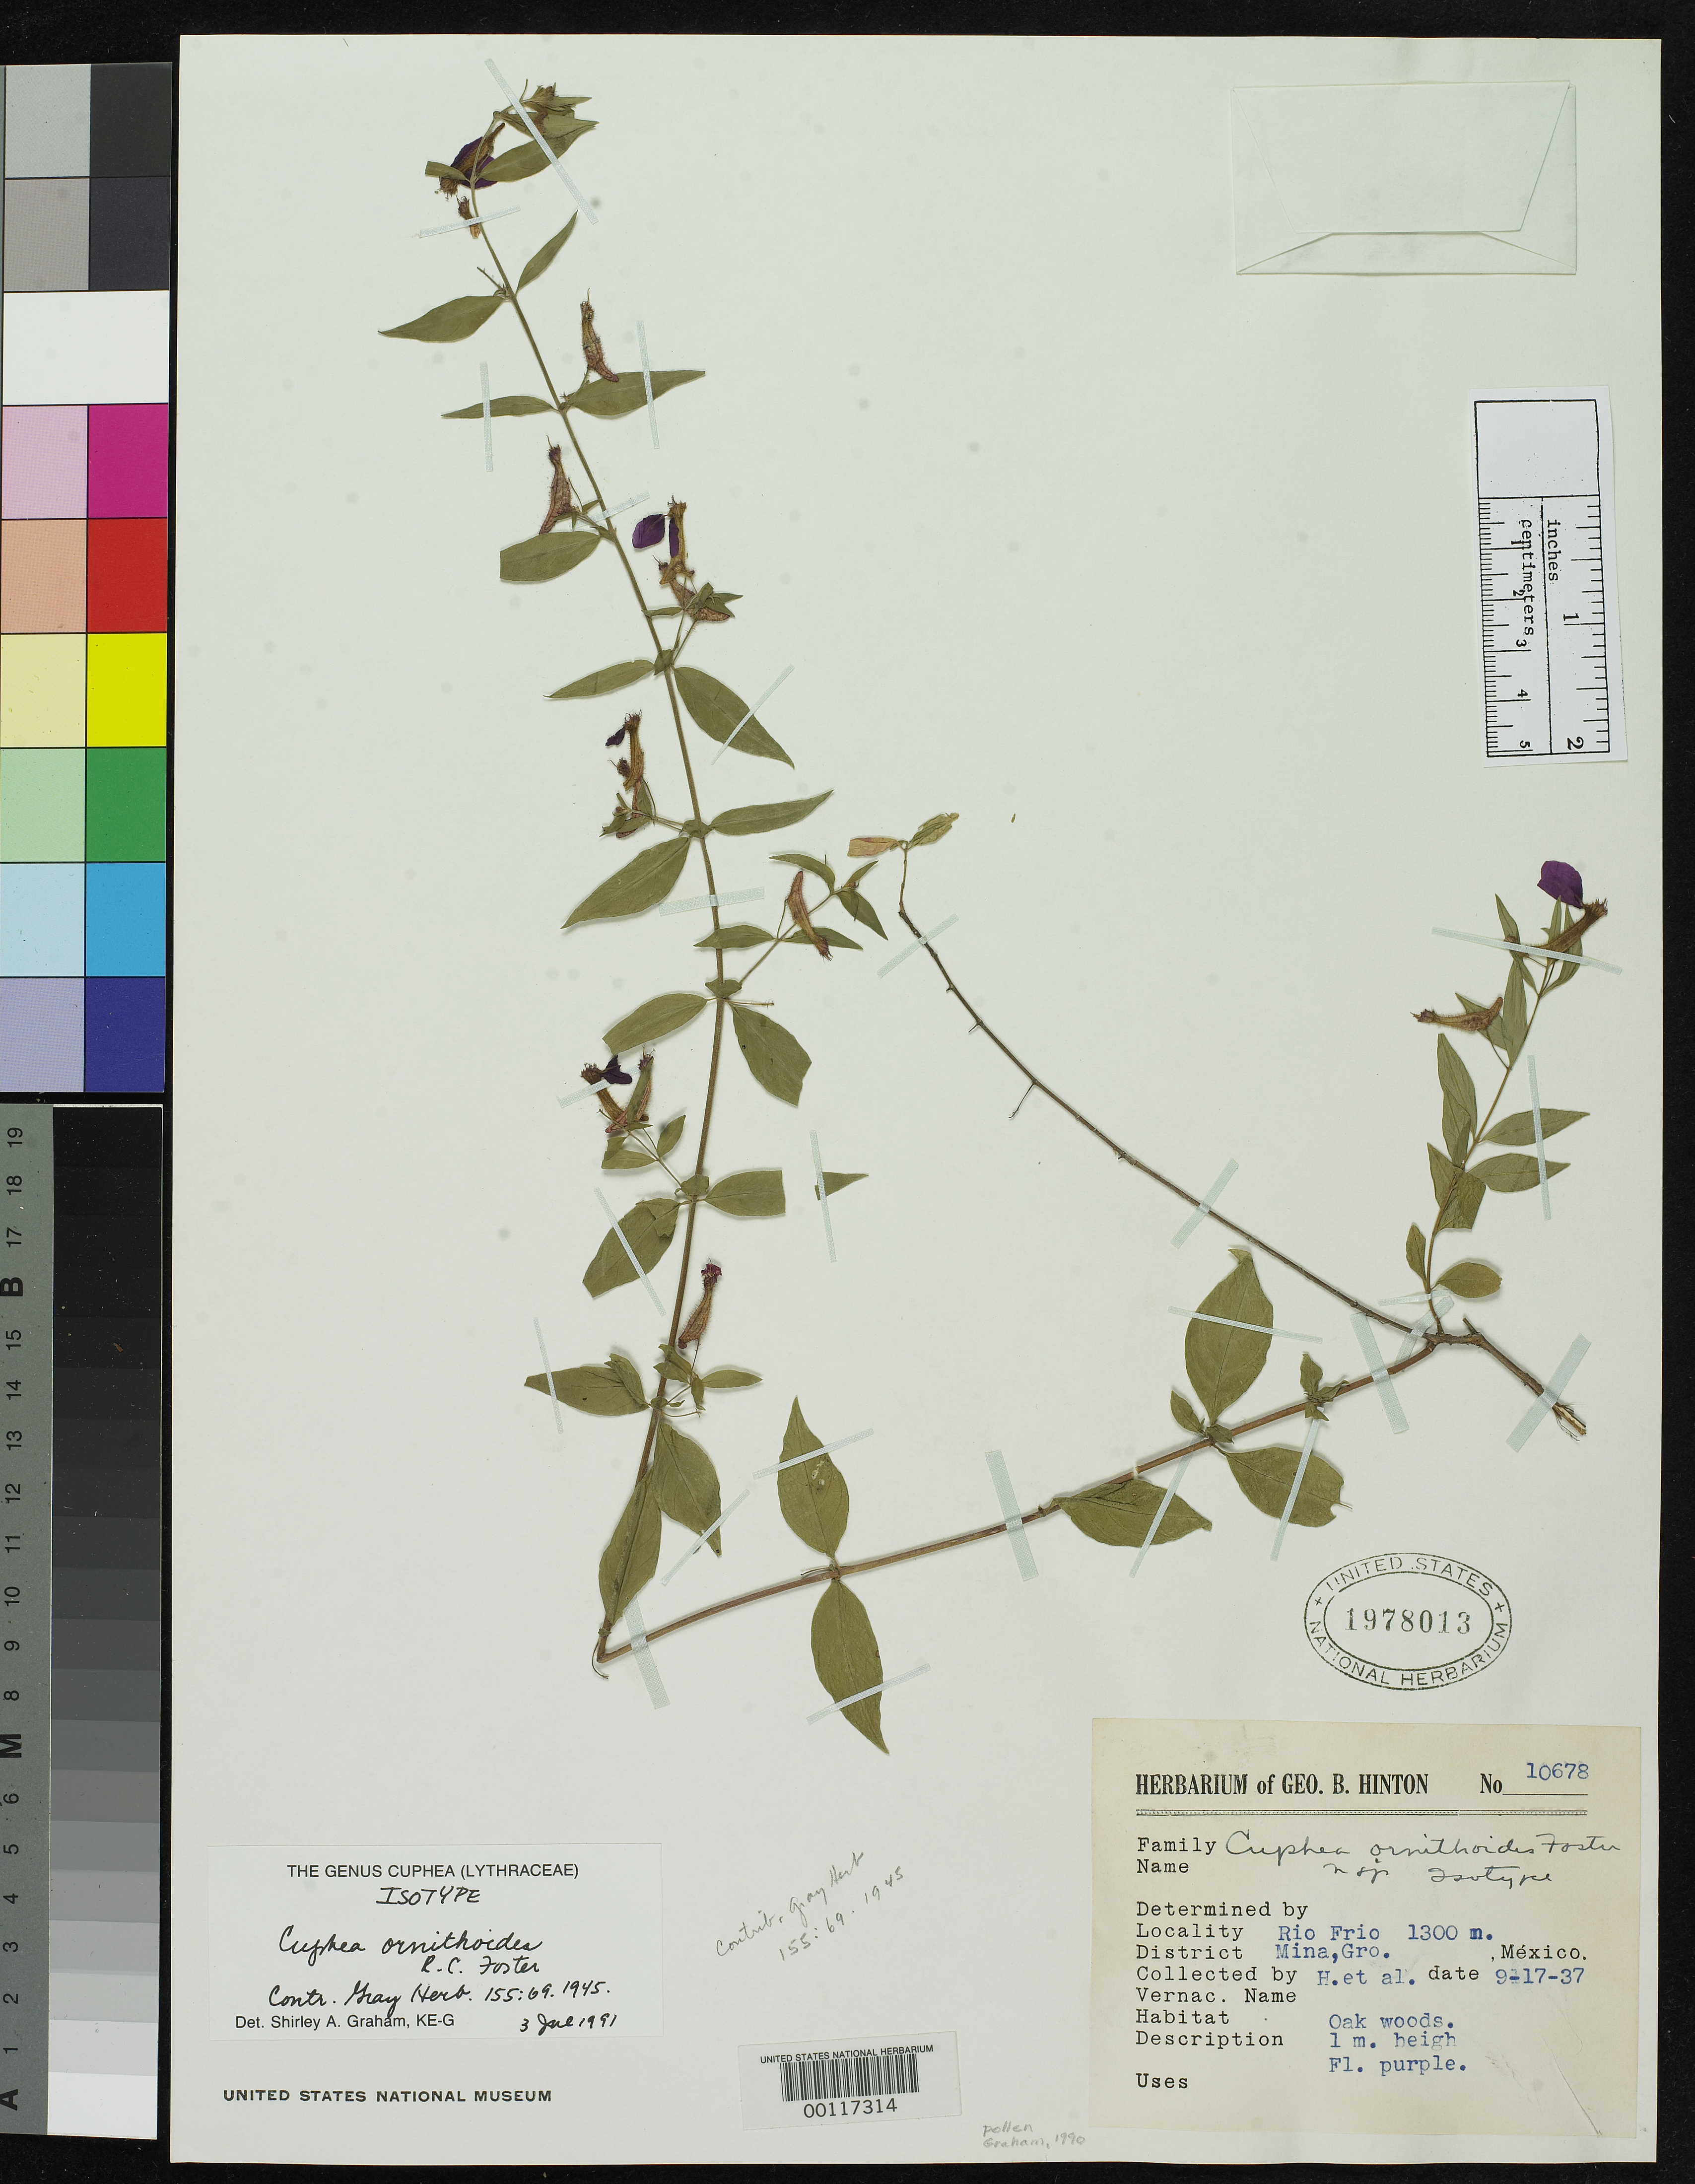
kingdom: Plantae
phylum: Tracheophyta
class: Magnoliopsida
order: Myrtales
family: Lythraceae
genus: Cuphea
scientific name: Cuphea ornithoides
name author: R.C. Foster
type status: Isotype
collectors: G. B. Hinton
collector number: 10678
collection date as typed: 17 Sep 1937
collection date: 1937-09-17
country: Mexico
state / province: Guerrero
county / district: Mina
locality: Rio Frio.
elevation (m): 1300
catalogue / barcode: US 1978013